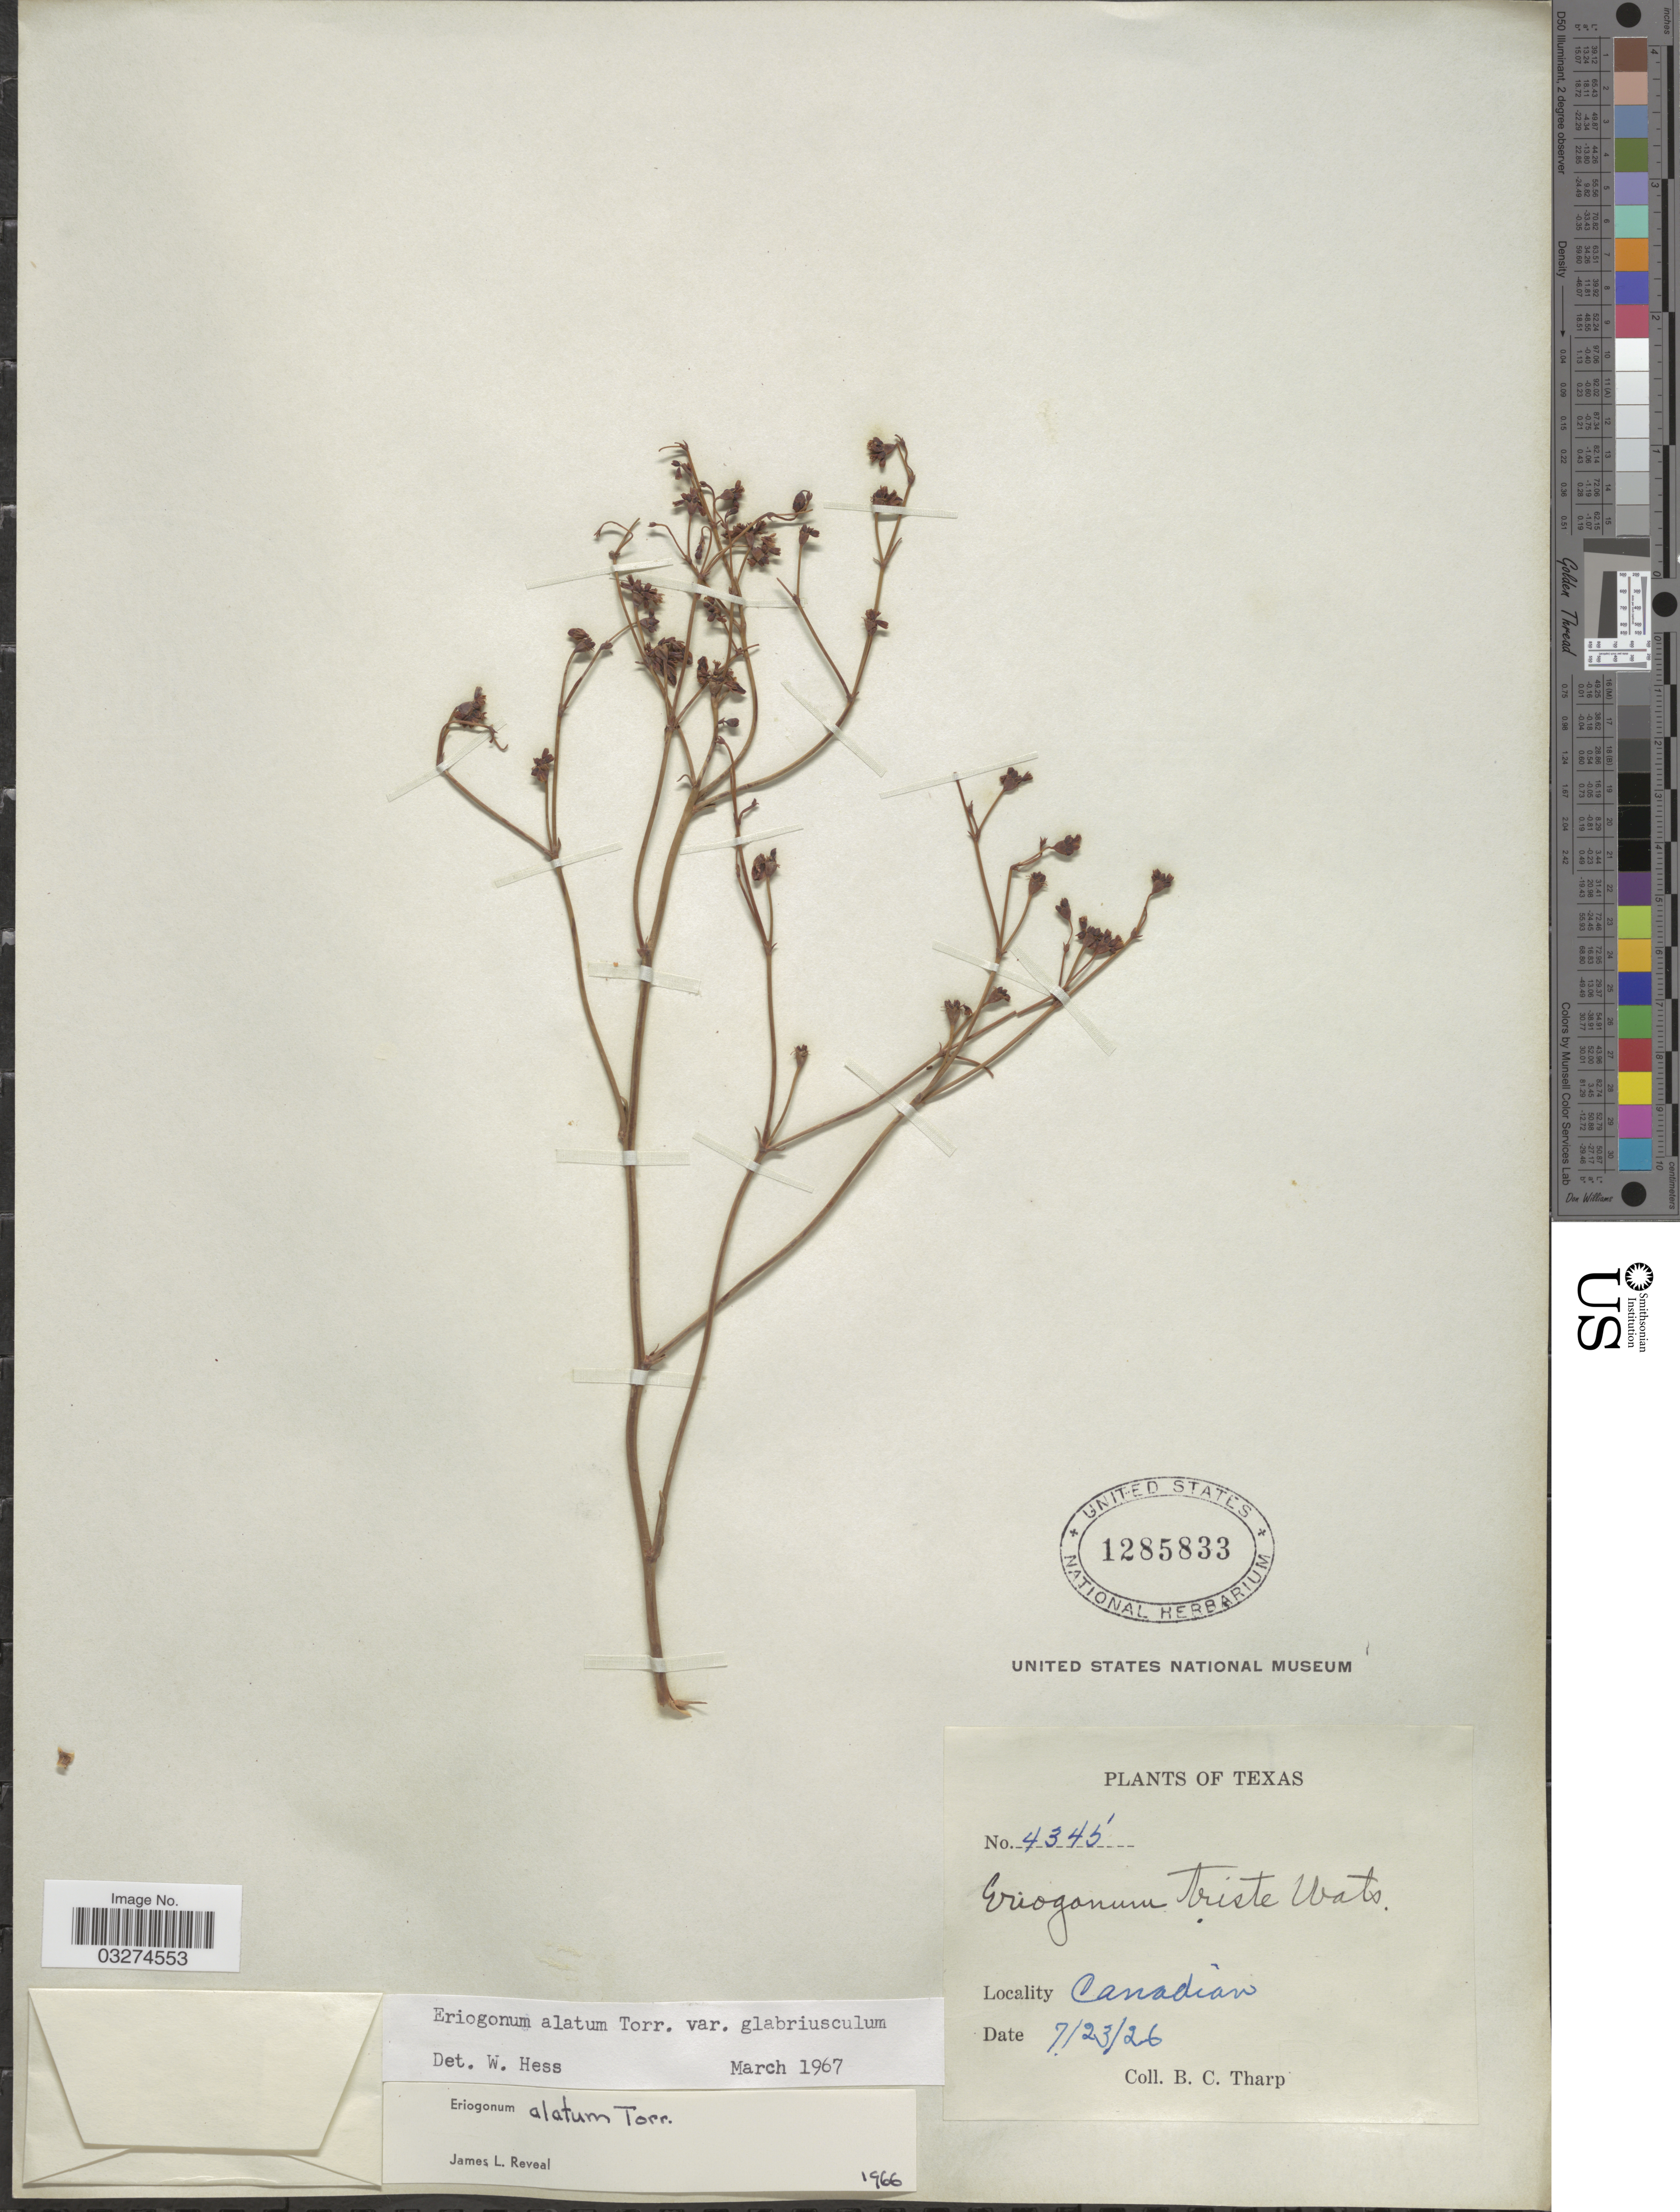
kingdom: Plantae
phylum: Tracheophyta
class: Magnoliopsida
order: Caryophyllales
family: Polygonaceae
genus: Eriogonum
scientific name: Eriogonum alatum var. glabriusculum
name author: Torr.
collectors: B. C. Tharp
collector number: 4345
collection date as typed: Transcribed d/m/y: 23/7/26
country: United States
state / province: Texas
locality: Canadian.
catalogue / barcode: US 1285833